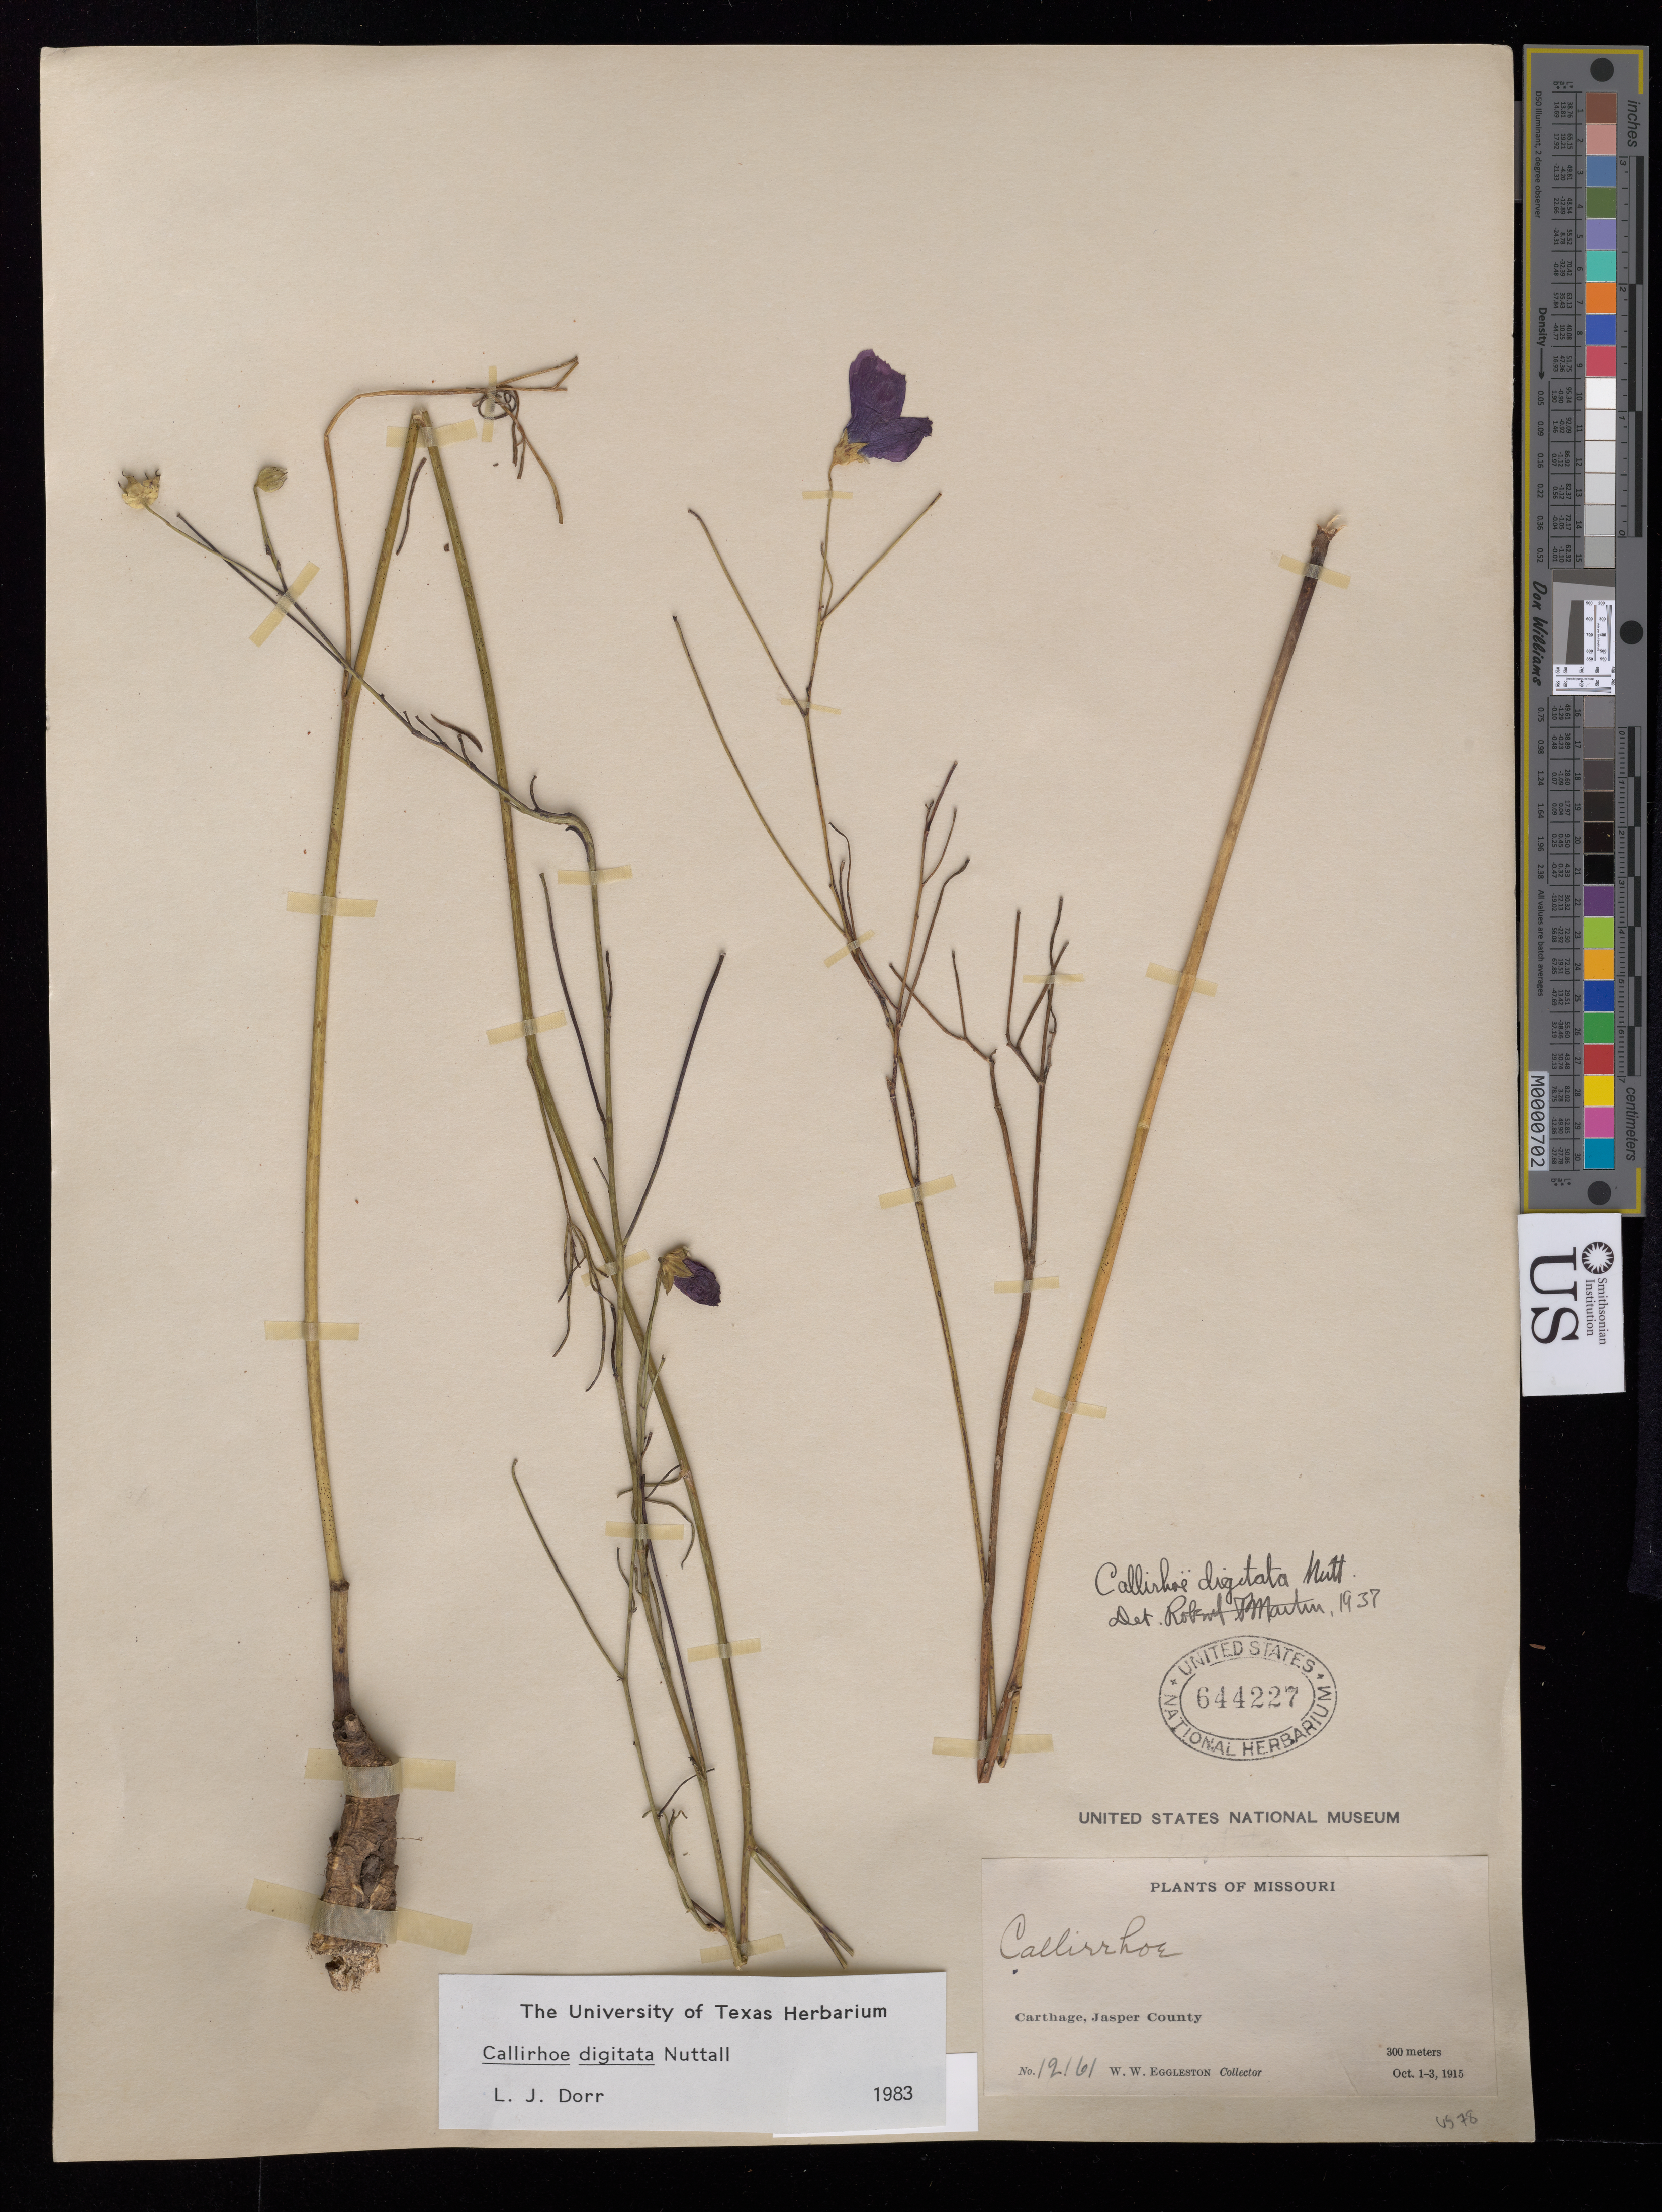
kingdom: Plantae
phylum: Tracheophyta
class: Magnoliopsida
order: Malvales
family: Malvaceae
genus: Callirhoe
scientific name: Callirhoe digitata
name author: Nutt.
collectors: W. W. Eggleston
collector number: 12161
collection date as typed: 1 - 3 Oct 1915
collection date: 1915-10-01/1915-10-03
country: United States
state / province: Missouri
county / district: Jasper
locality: Carthage.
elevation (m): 300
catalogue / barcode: US 644227